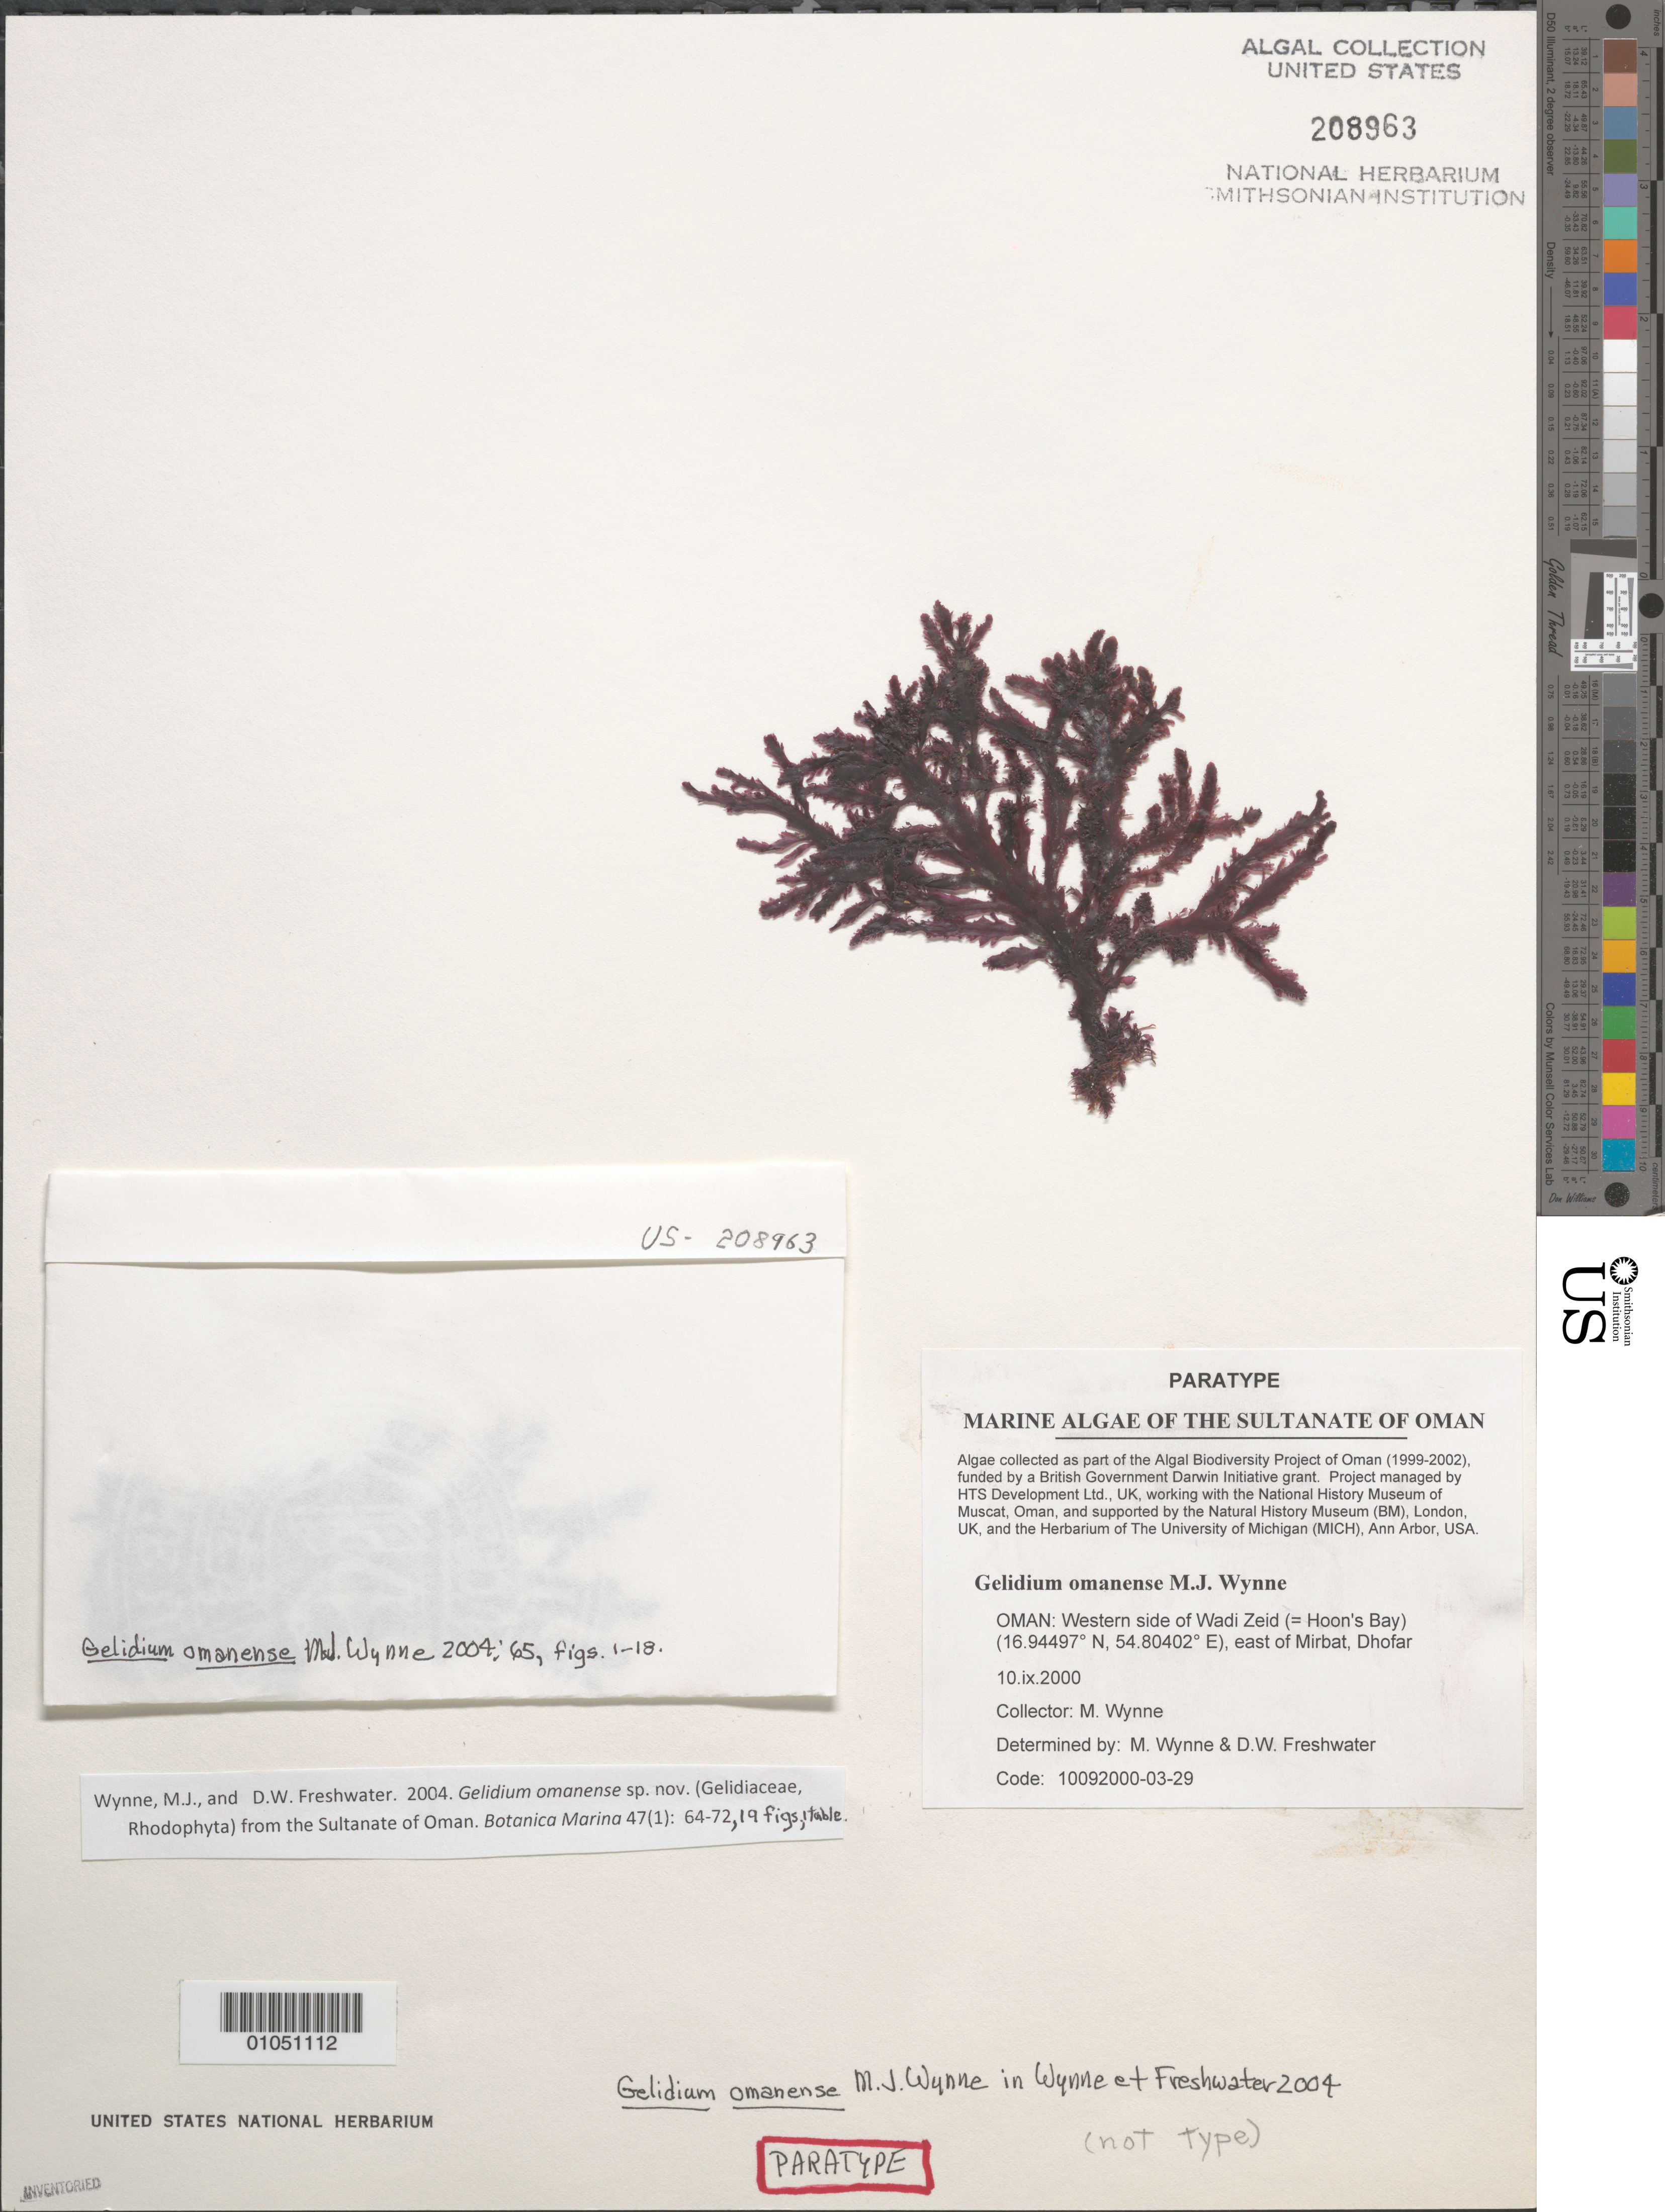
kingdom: Plantae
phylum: Rhodophyta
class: Florideophyceae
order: Gelidiales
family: Gelidiaceae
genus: Gelidium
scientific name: Gelidium omanense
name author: M.J. Wynne in M.J. Wynne & Freshwater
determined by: Wynne, M. J.; Freshwater, D. W.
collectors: M.J. Wynne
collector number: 10092000-03-29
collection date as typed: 10 Sep 2000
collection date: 2000-09-10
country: Oman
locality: Dhofar, western side of Wadi Zeid (=Hoon's Bay), east of Mirbat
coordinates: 16.94497 N, 54.80402 E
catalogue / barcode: US 208963